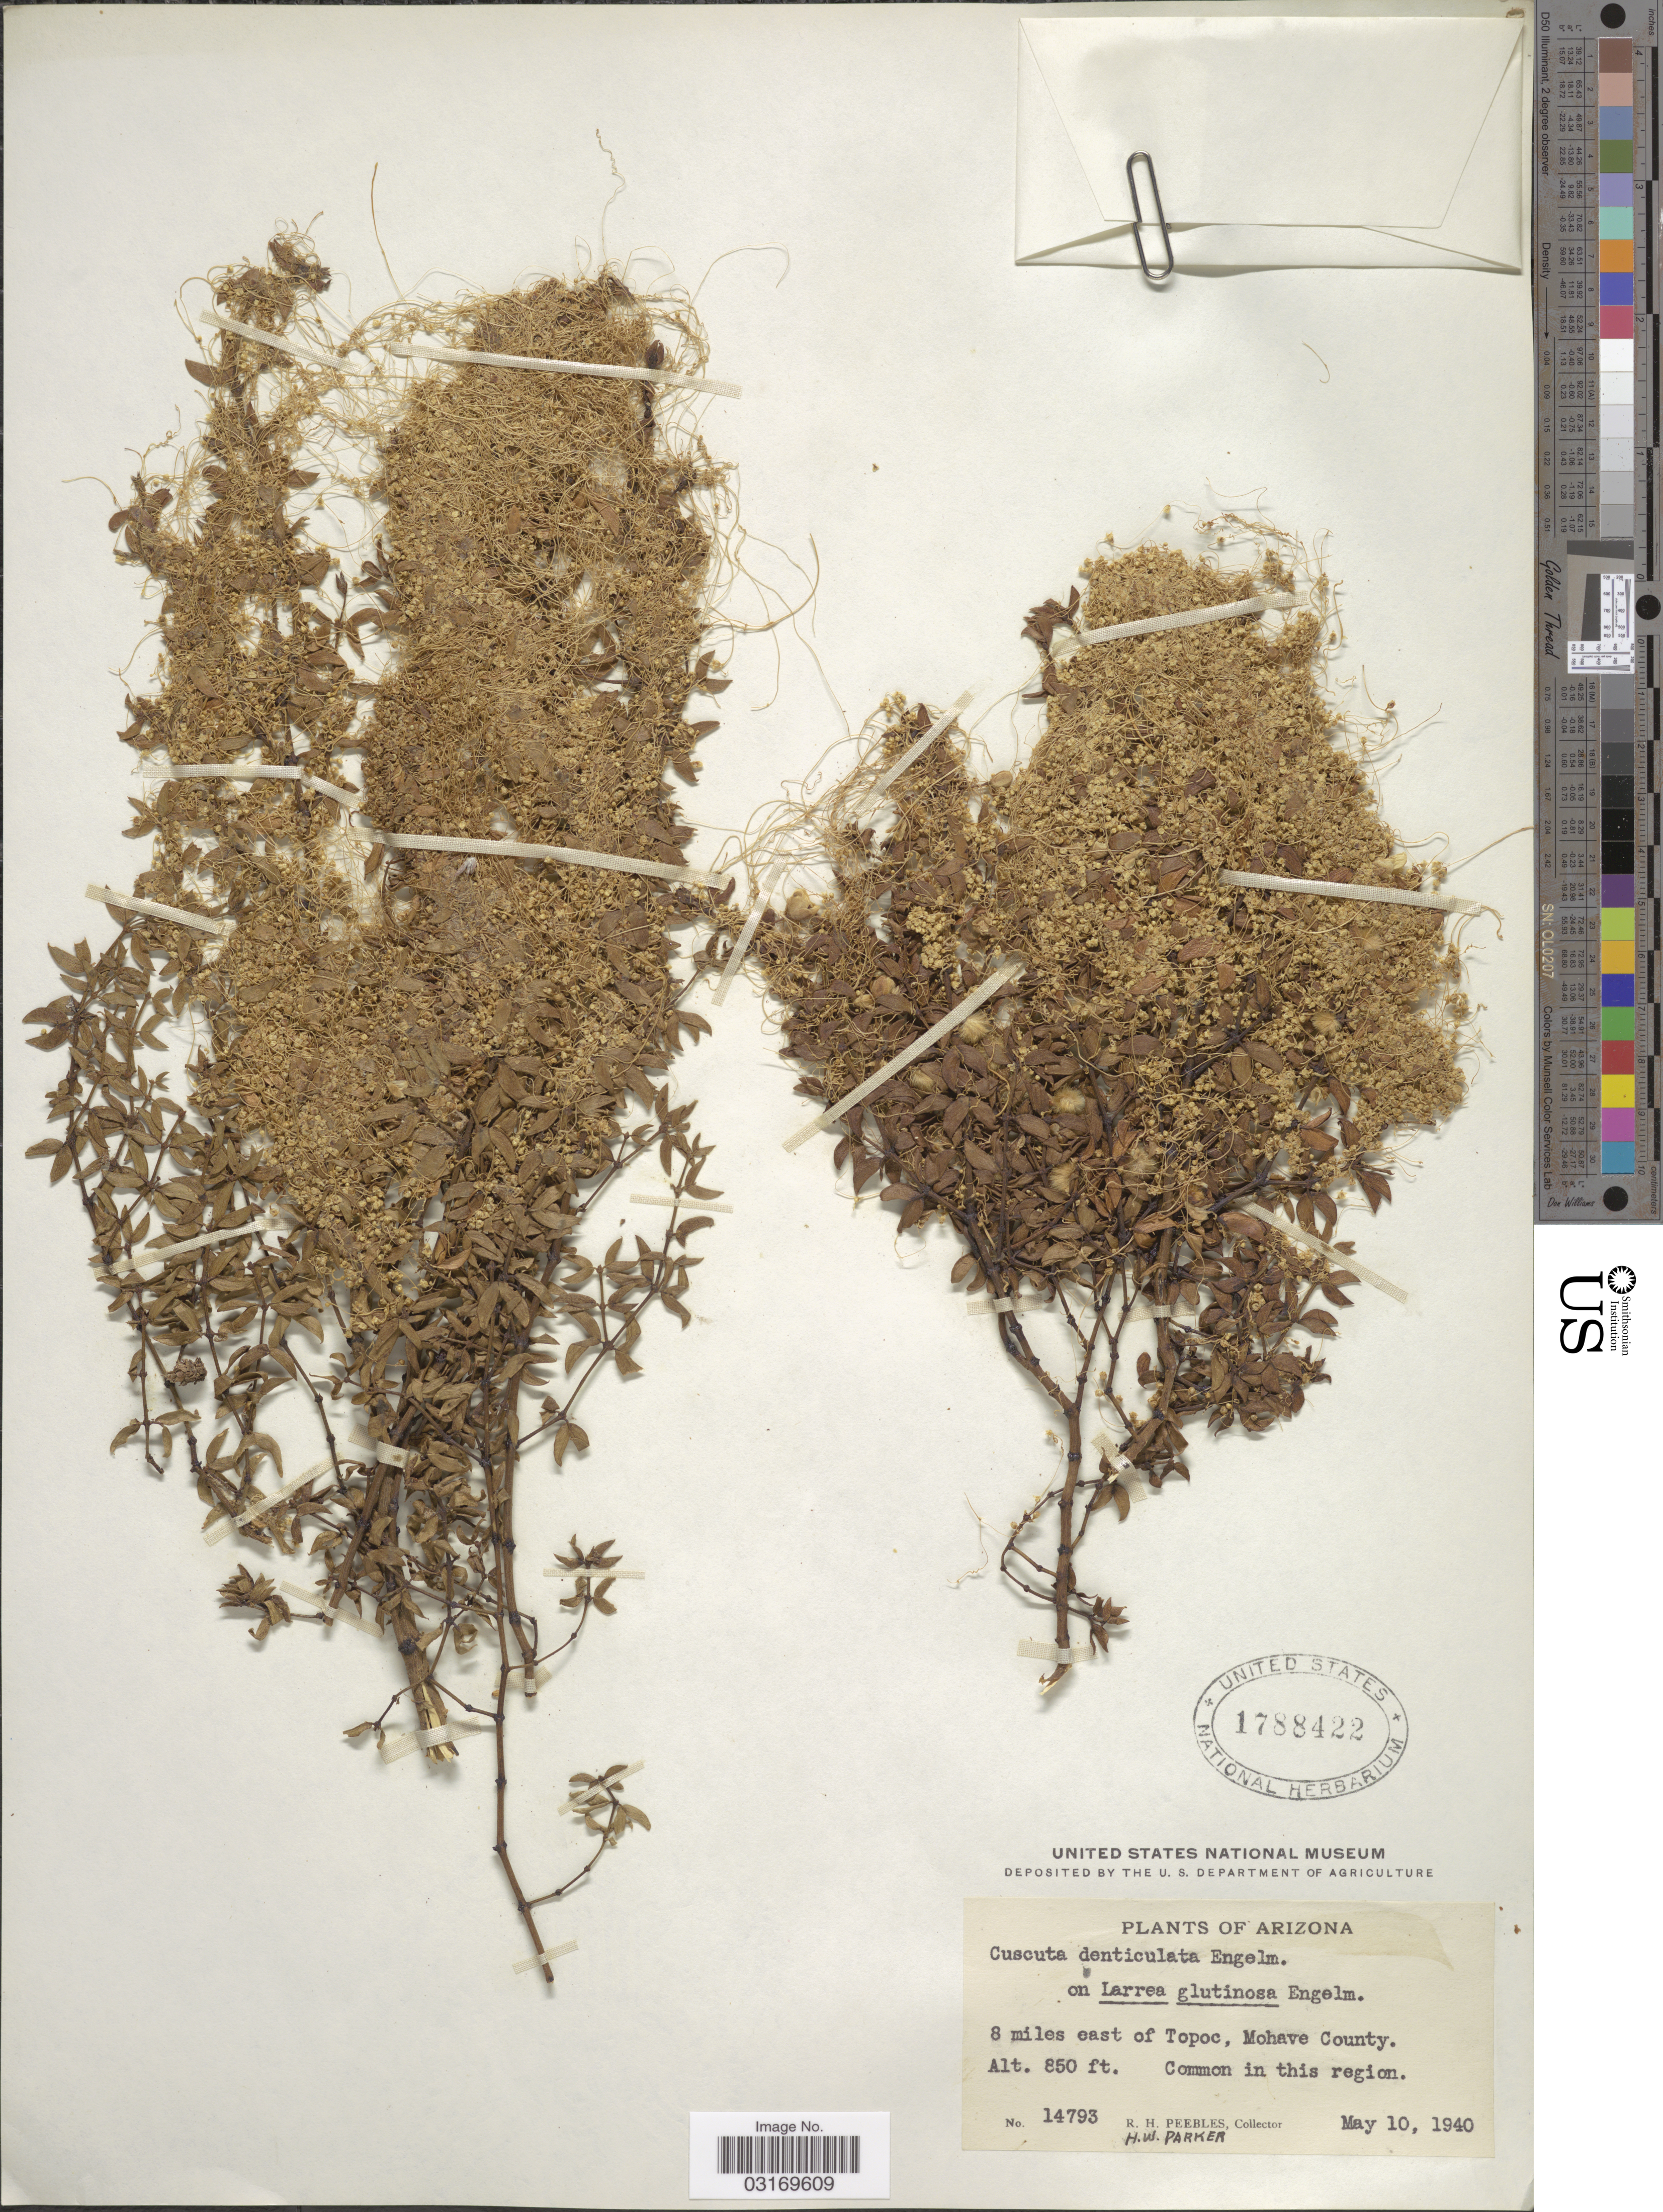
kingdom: Plantae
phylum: Tracheophyta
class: Magnoliopsida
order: Solanales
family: Convolvulaceae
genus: Cuscuta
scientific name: Cuscuta denticulata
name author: Engelm.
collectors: R. H. Peebles & H. W. Parker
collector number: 14793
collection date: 1940-05-10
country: United States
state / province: Arizona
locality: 8 miles east of Topoc, Mohave County.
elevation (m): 259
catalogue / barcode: US 1788422